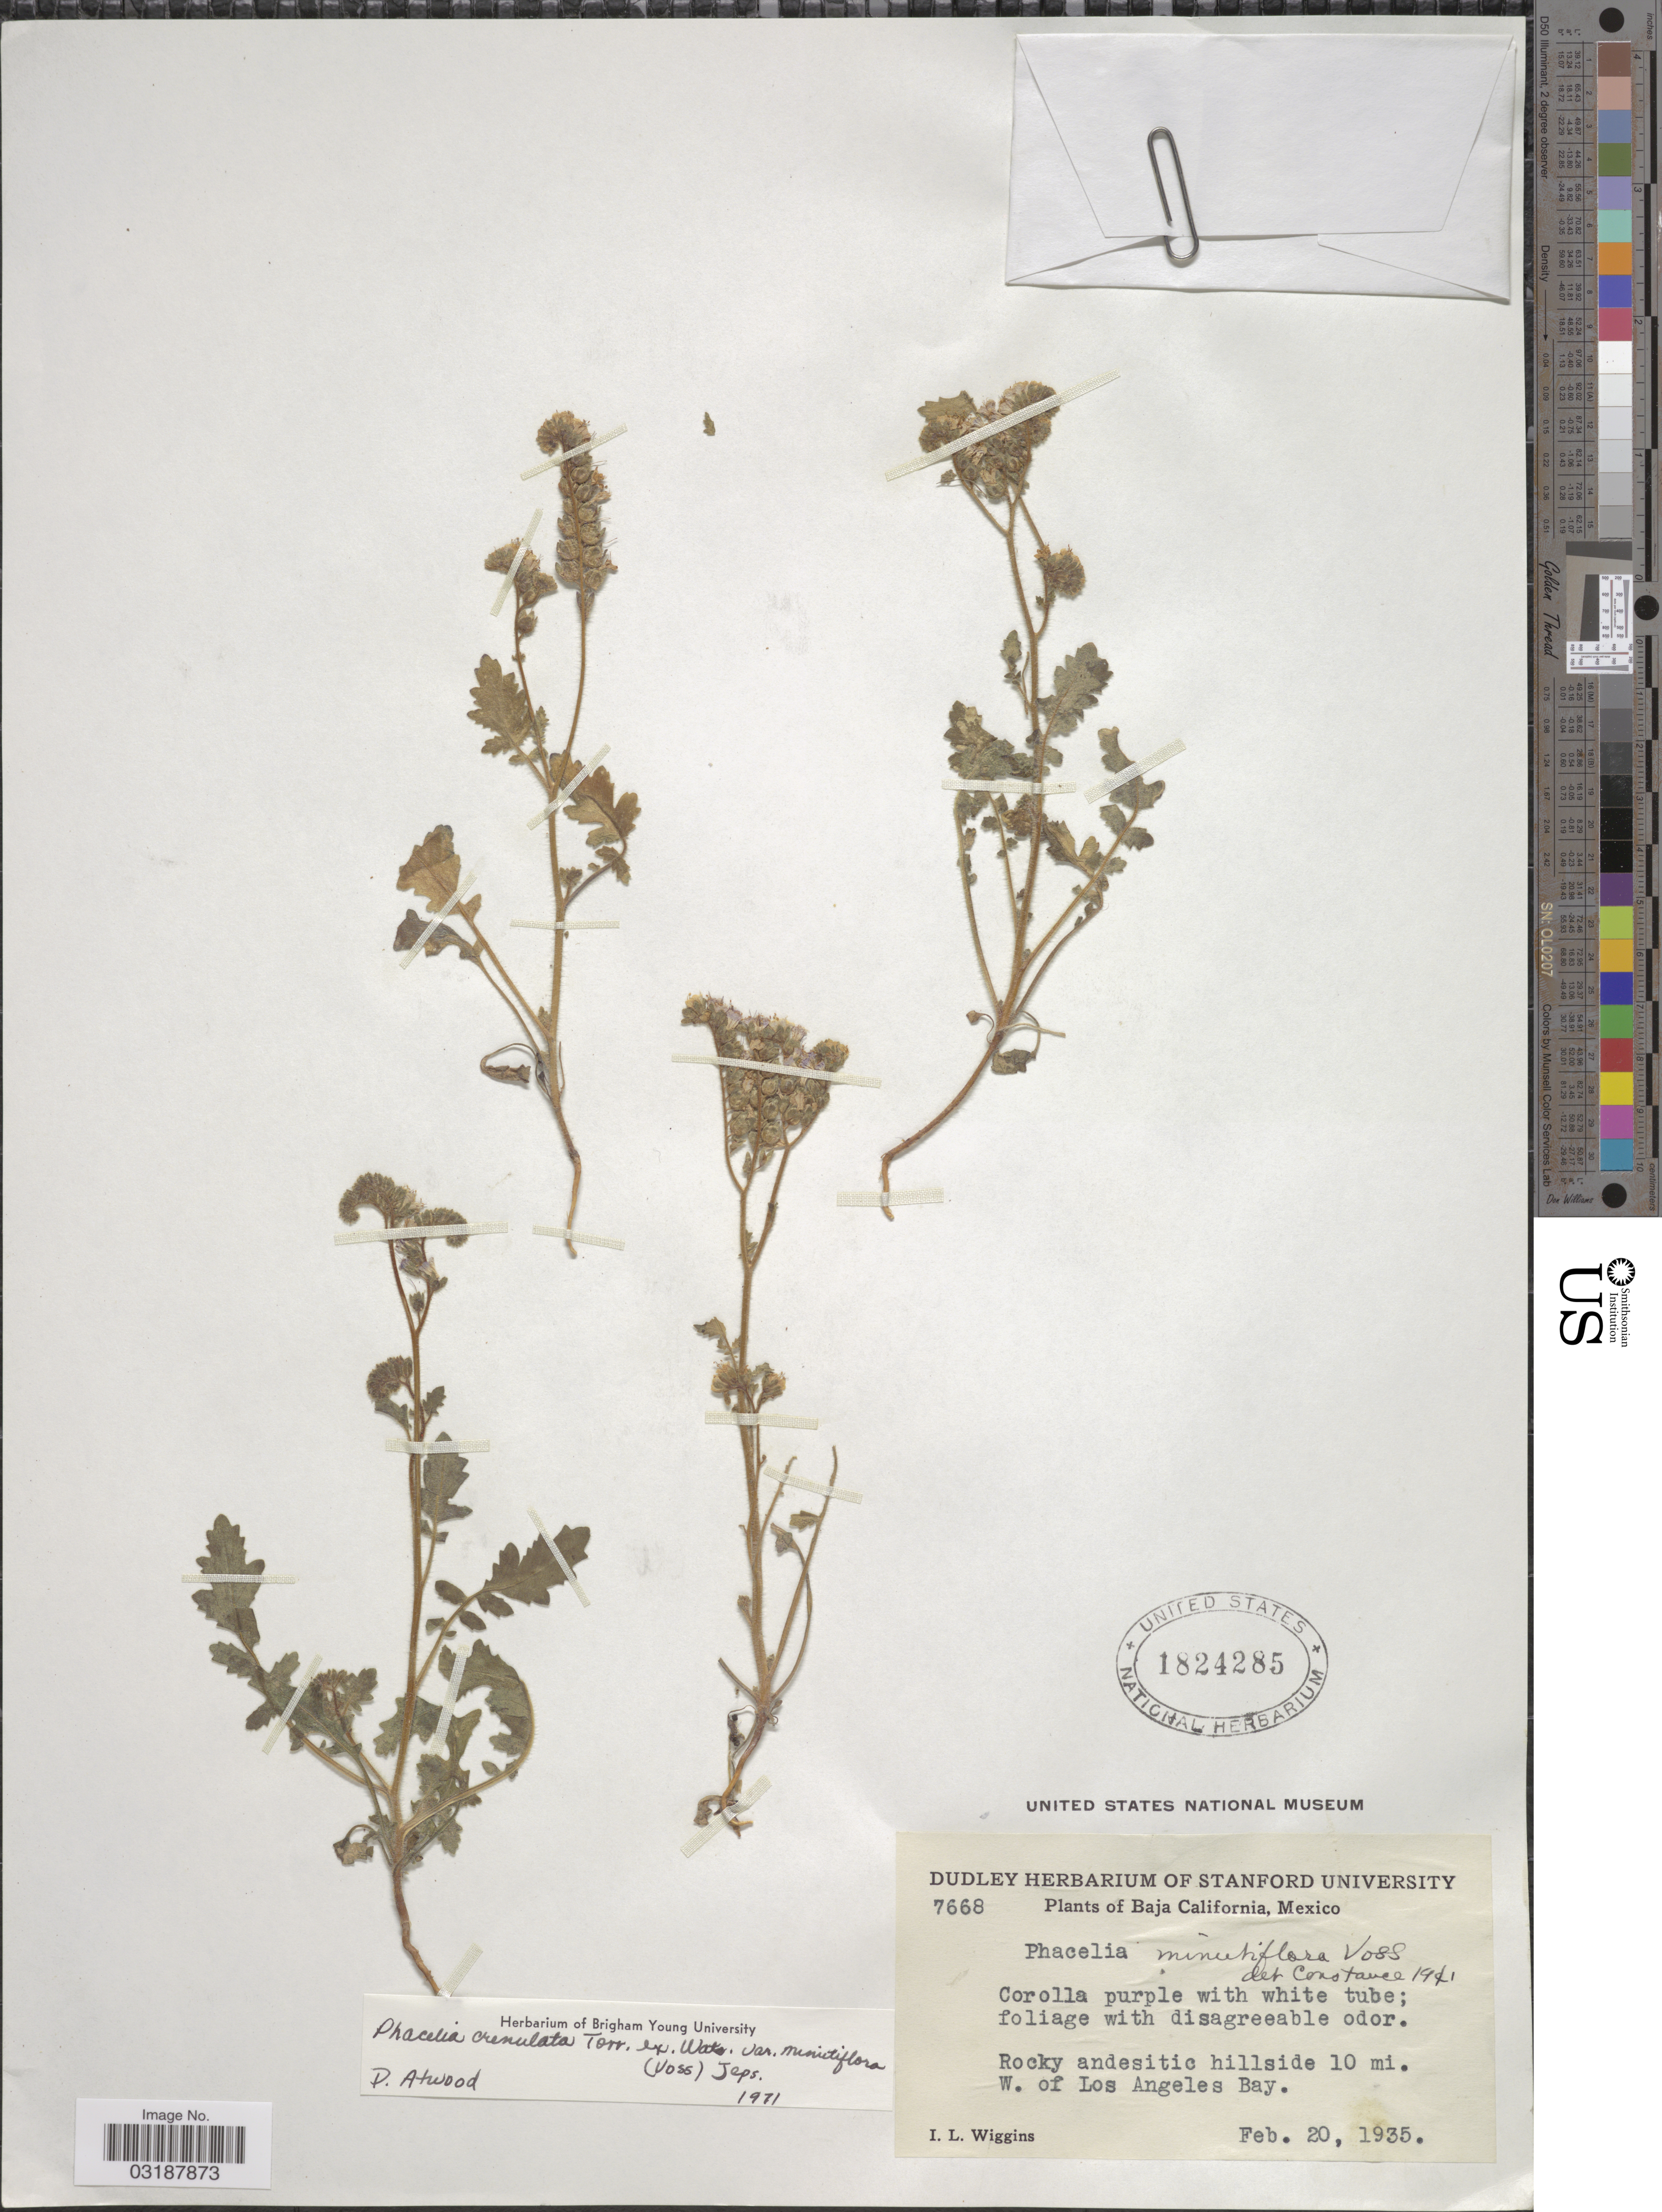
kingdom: Plantae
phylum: Tracheophyta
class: Magnoliopsida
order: Boraginales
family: Hydrophyllaceae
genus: Phacelia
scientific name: Phacelia crenulata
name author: Torr. ex S. Watson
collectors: I. L. Wiggins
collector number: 7668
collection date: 1935-02-20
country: Mexico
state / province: Baja California Norte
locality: Rocky andesitic hillside 10 mi. W. of Los Angeles Bay.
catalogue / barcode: US 1824285